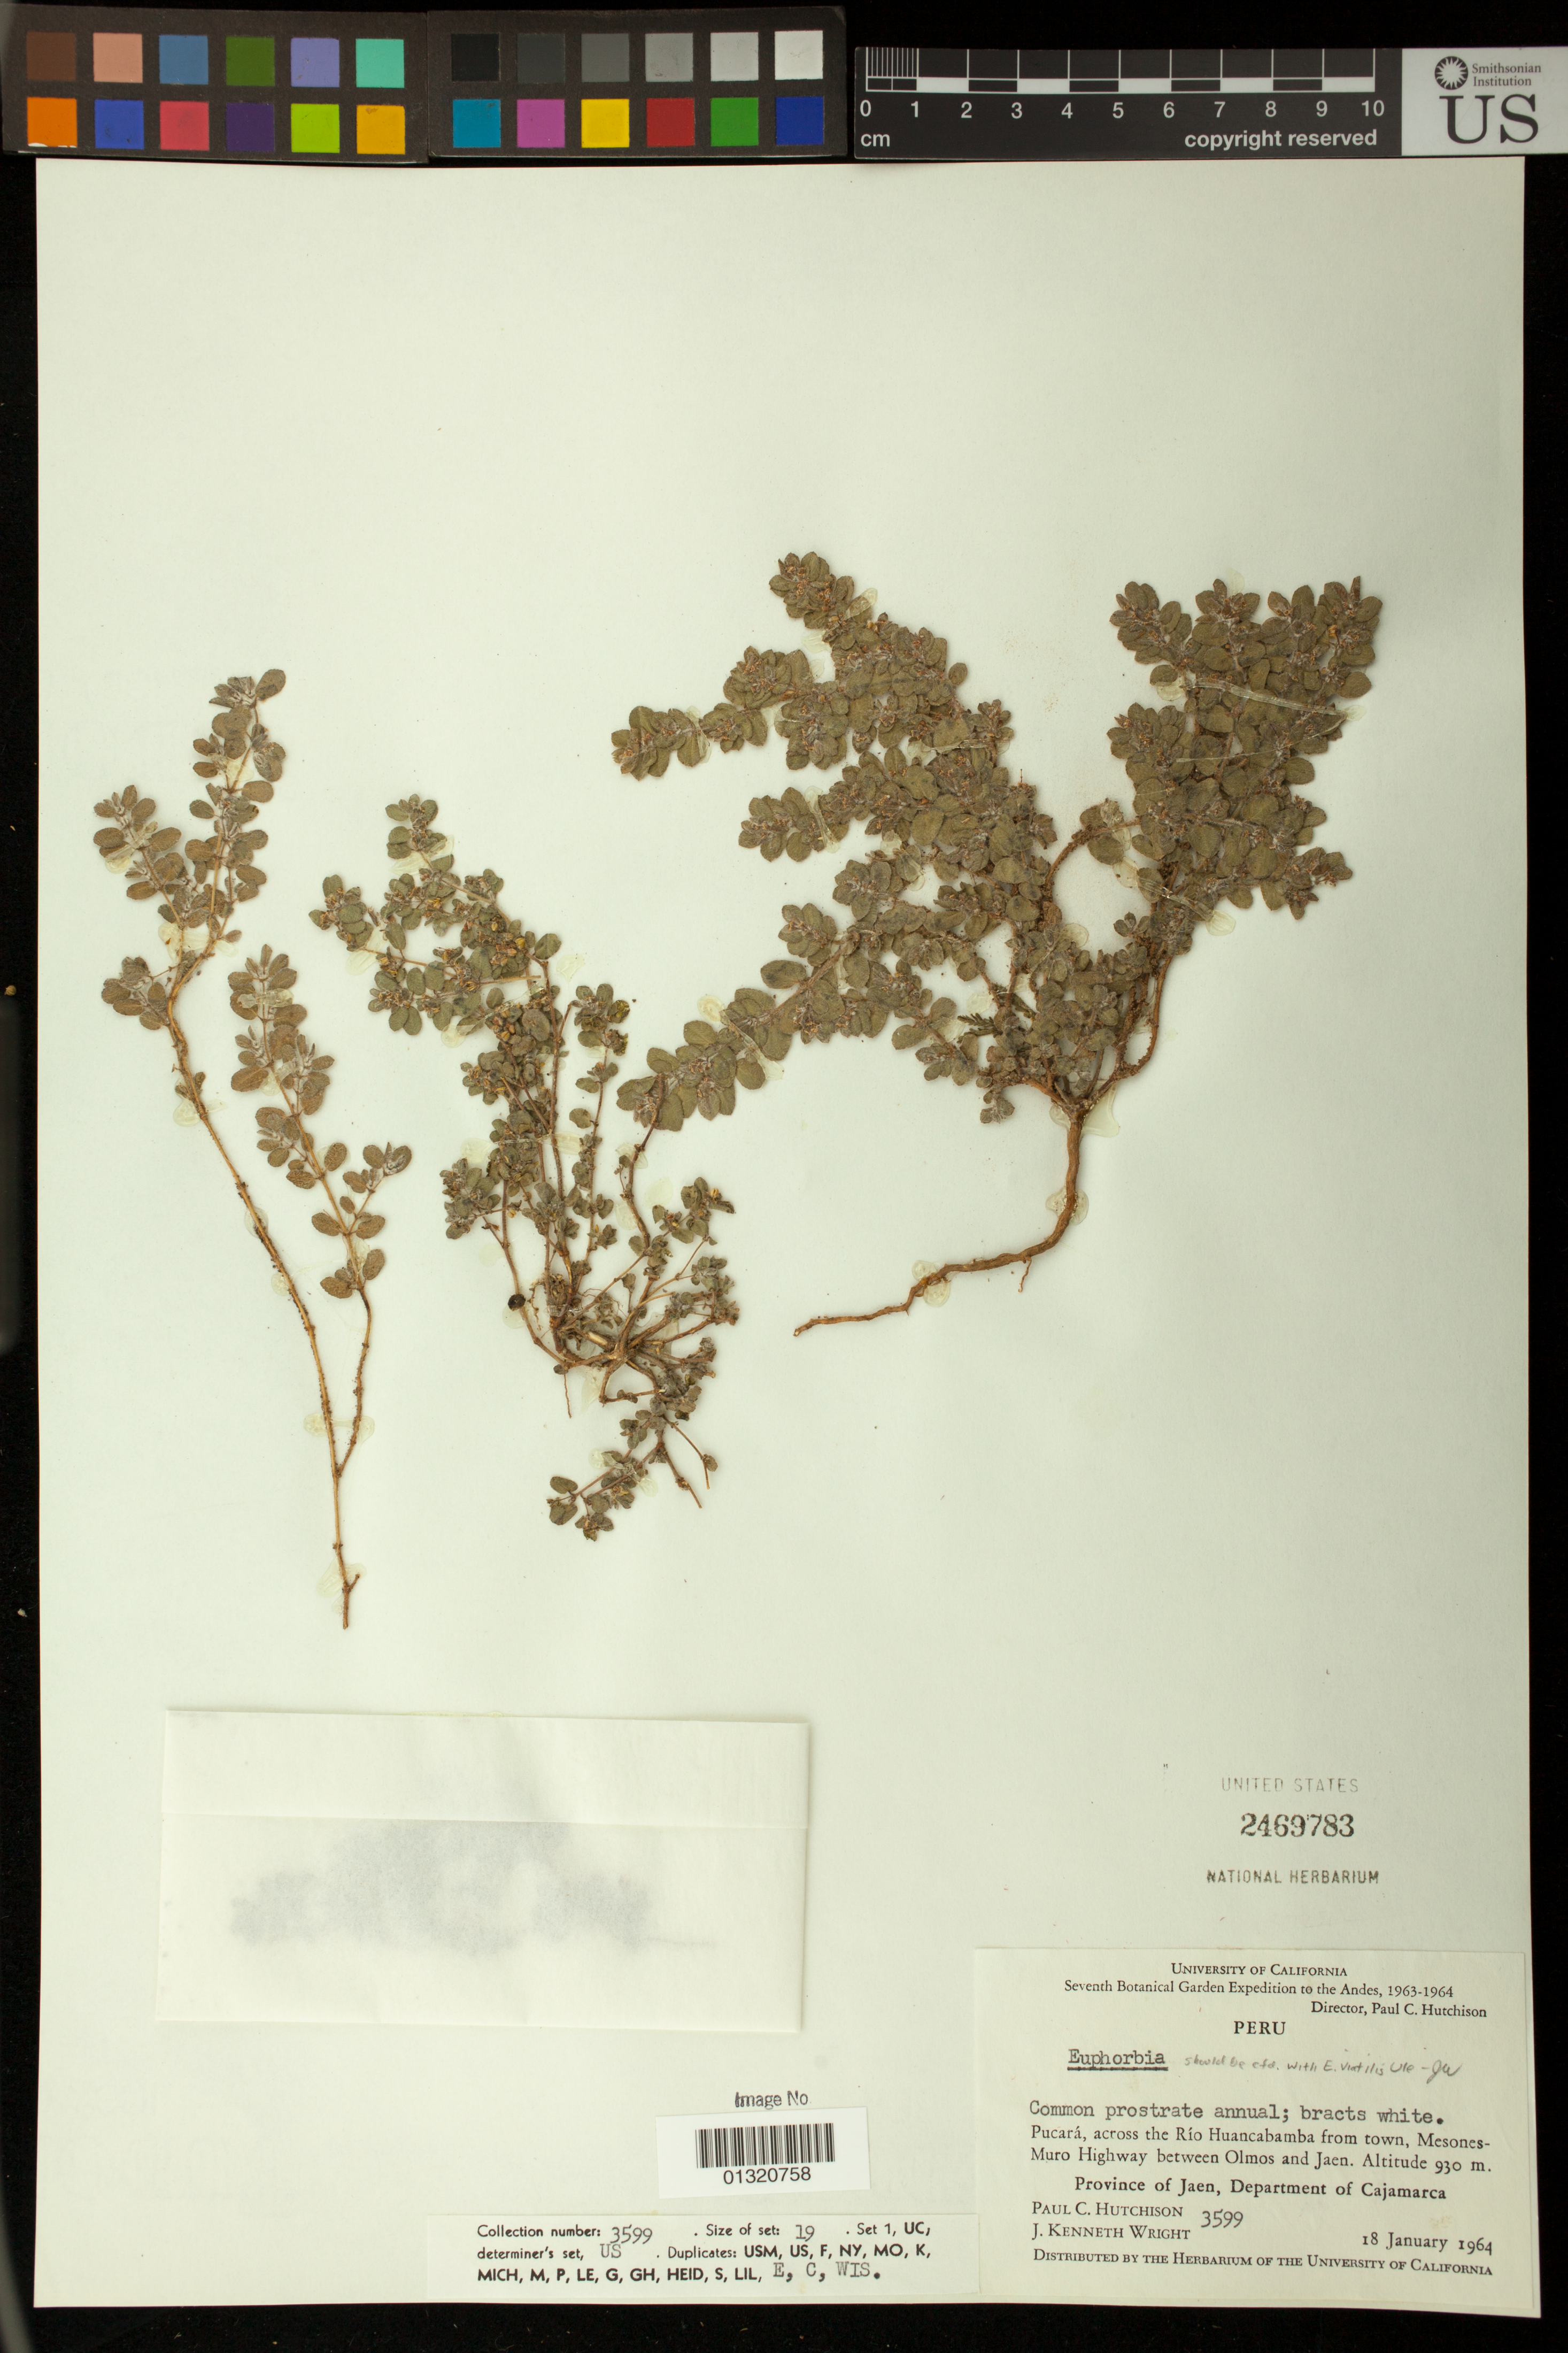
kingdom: Plantae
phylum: Tracheophyta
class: Magnoliopsida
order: Malpighiales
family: Euphorbiaceae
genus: Euphorbia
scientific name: Euphorbia sp.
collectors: P. Hutchinson & J. K. Wright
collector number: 3599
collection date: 1964-01-18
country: Peru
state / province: Cajamarca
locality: Pucará, across the Río Huancabamba from town, Mesones-Muro Highway between Olmos and Jaen.; Province of Jaen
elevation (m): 930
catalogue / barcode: US 2469783